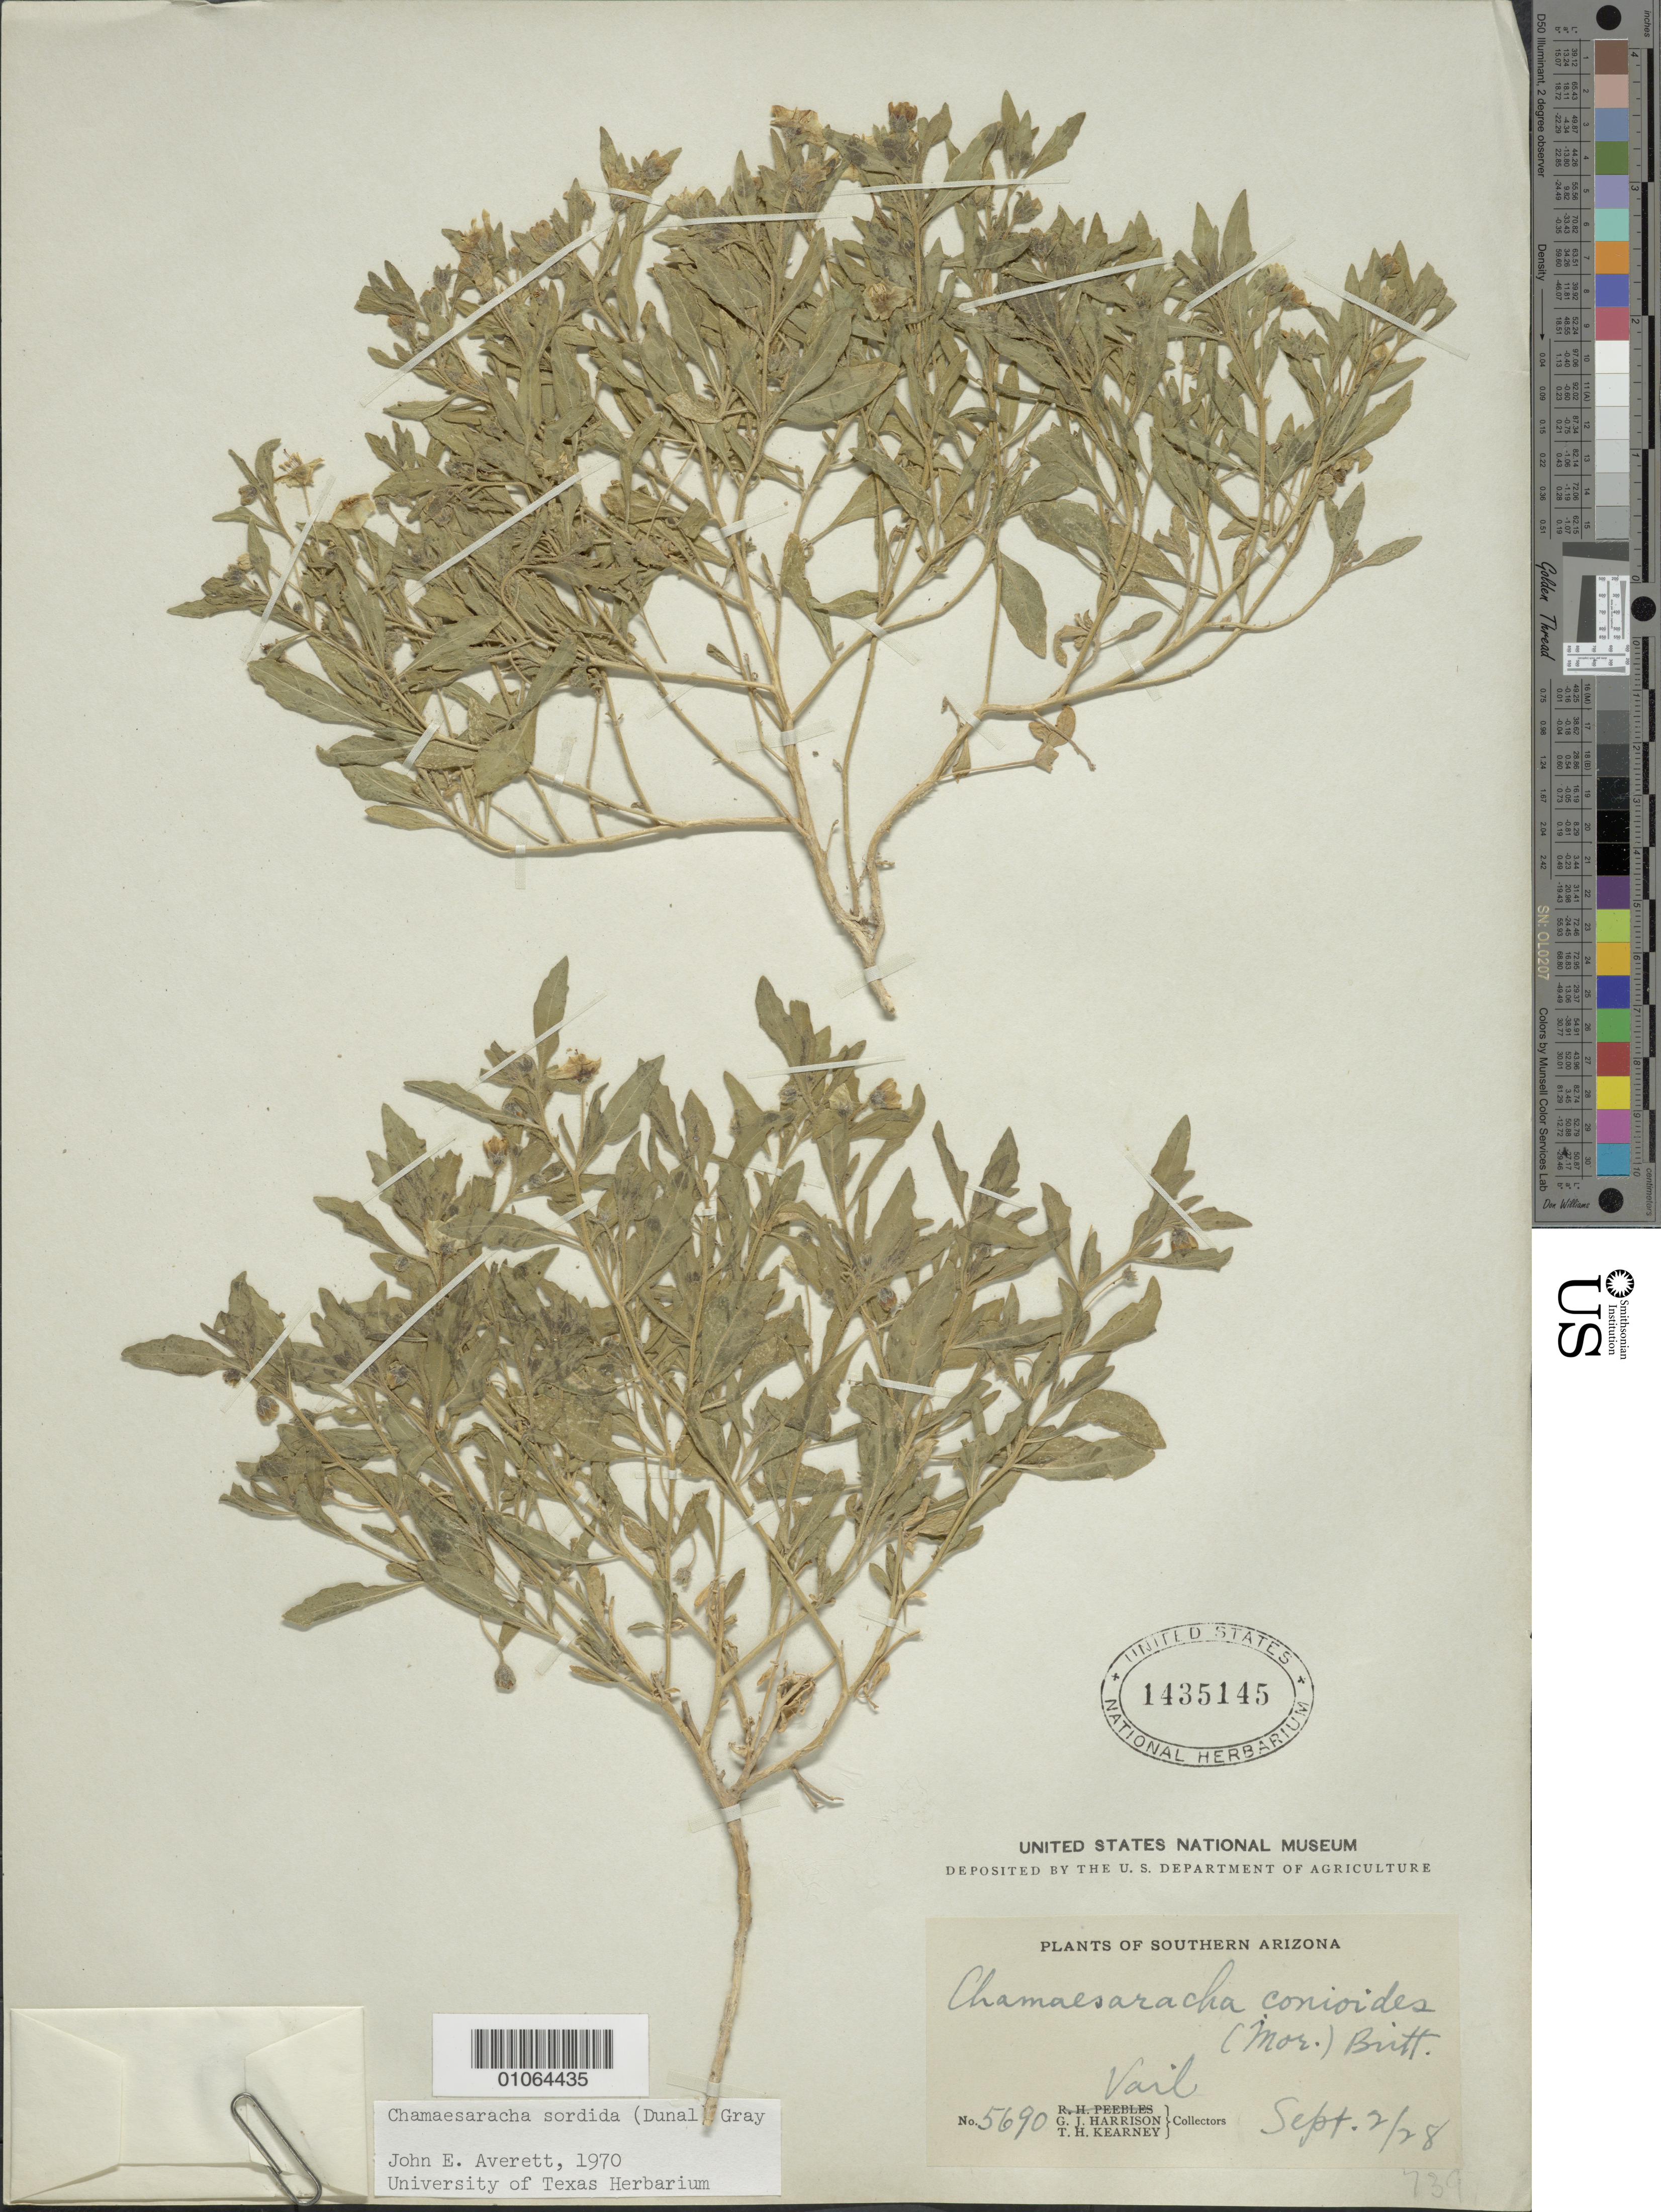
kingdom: Plantae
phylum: Tracheophyta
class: Magnoliopsida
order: Solanales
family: Solanaceae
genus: Chamaesaracha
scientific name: Chamaesaracha sordida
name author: (Dunal) S.F. Gray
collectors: G. J. Harrison & T. H. Kearney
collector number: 5690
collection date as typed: Transcribed d/m/y: 2/9/28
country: United States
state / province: Arizona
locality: Southern Arizona, Vail.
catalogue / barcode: US 1435145